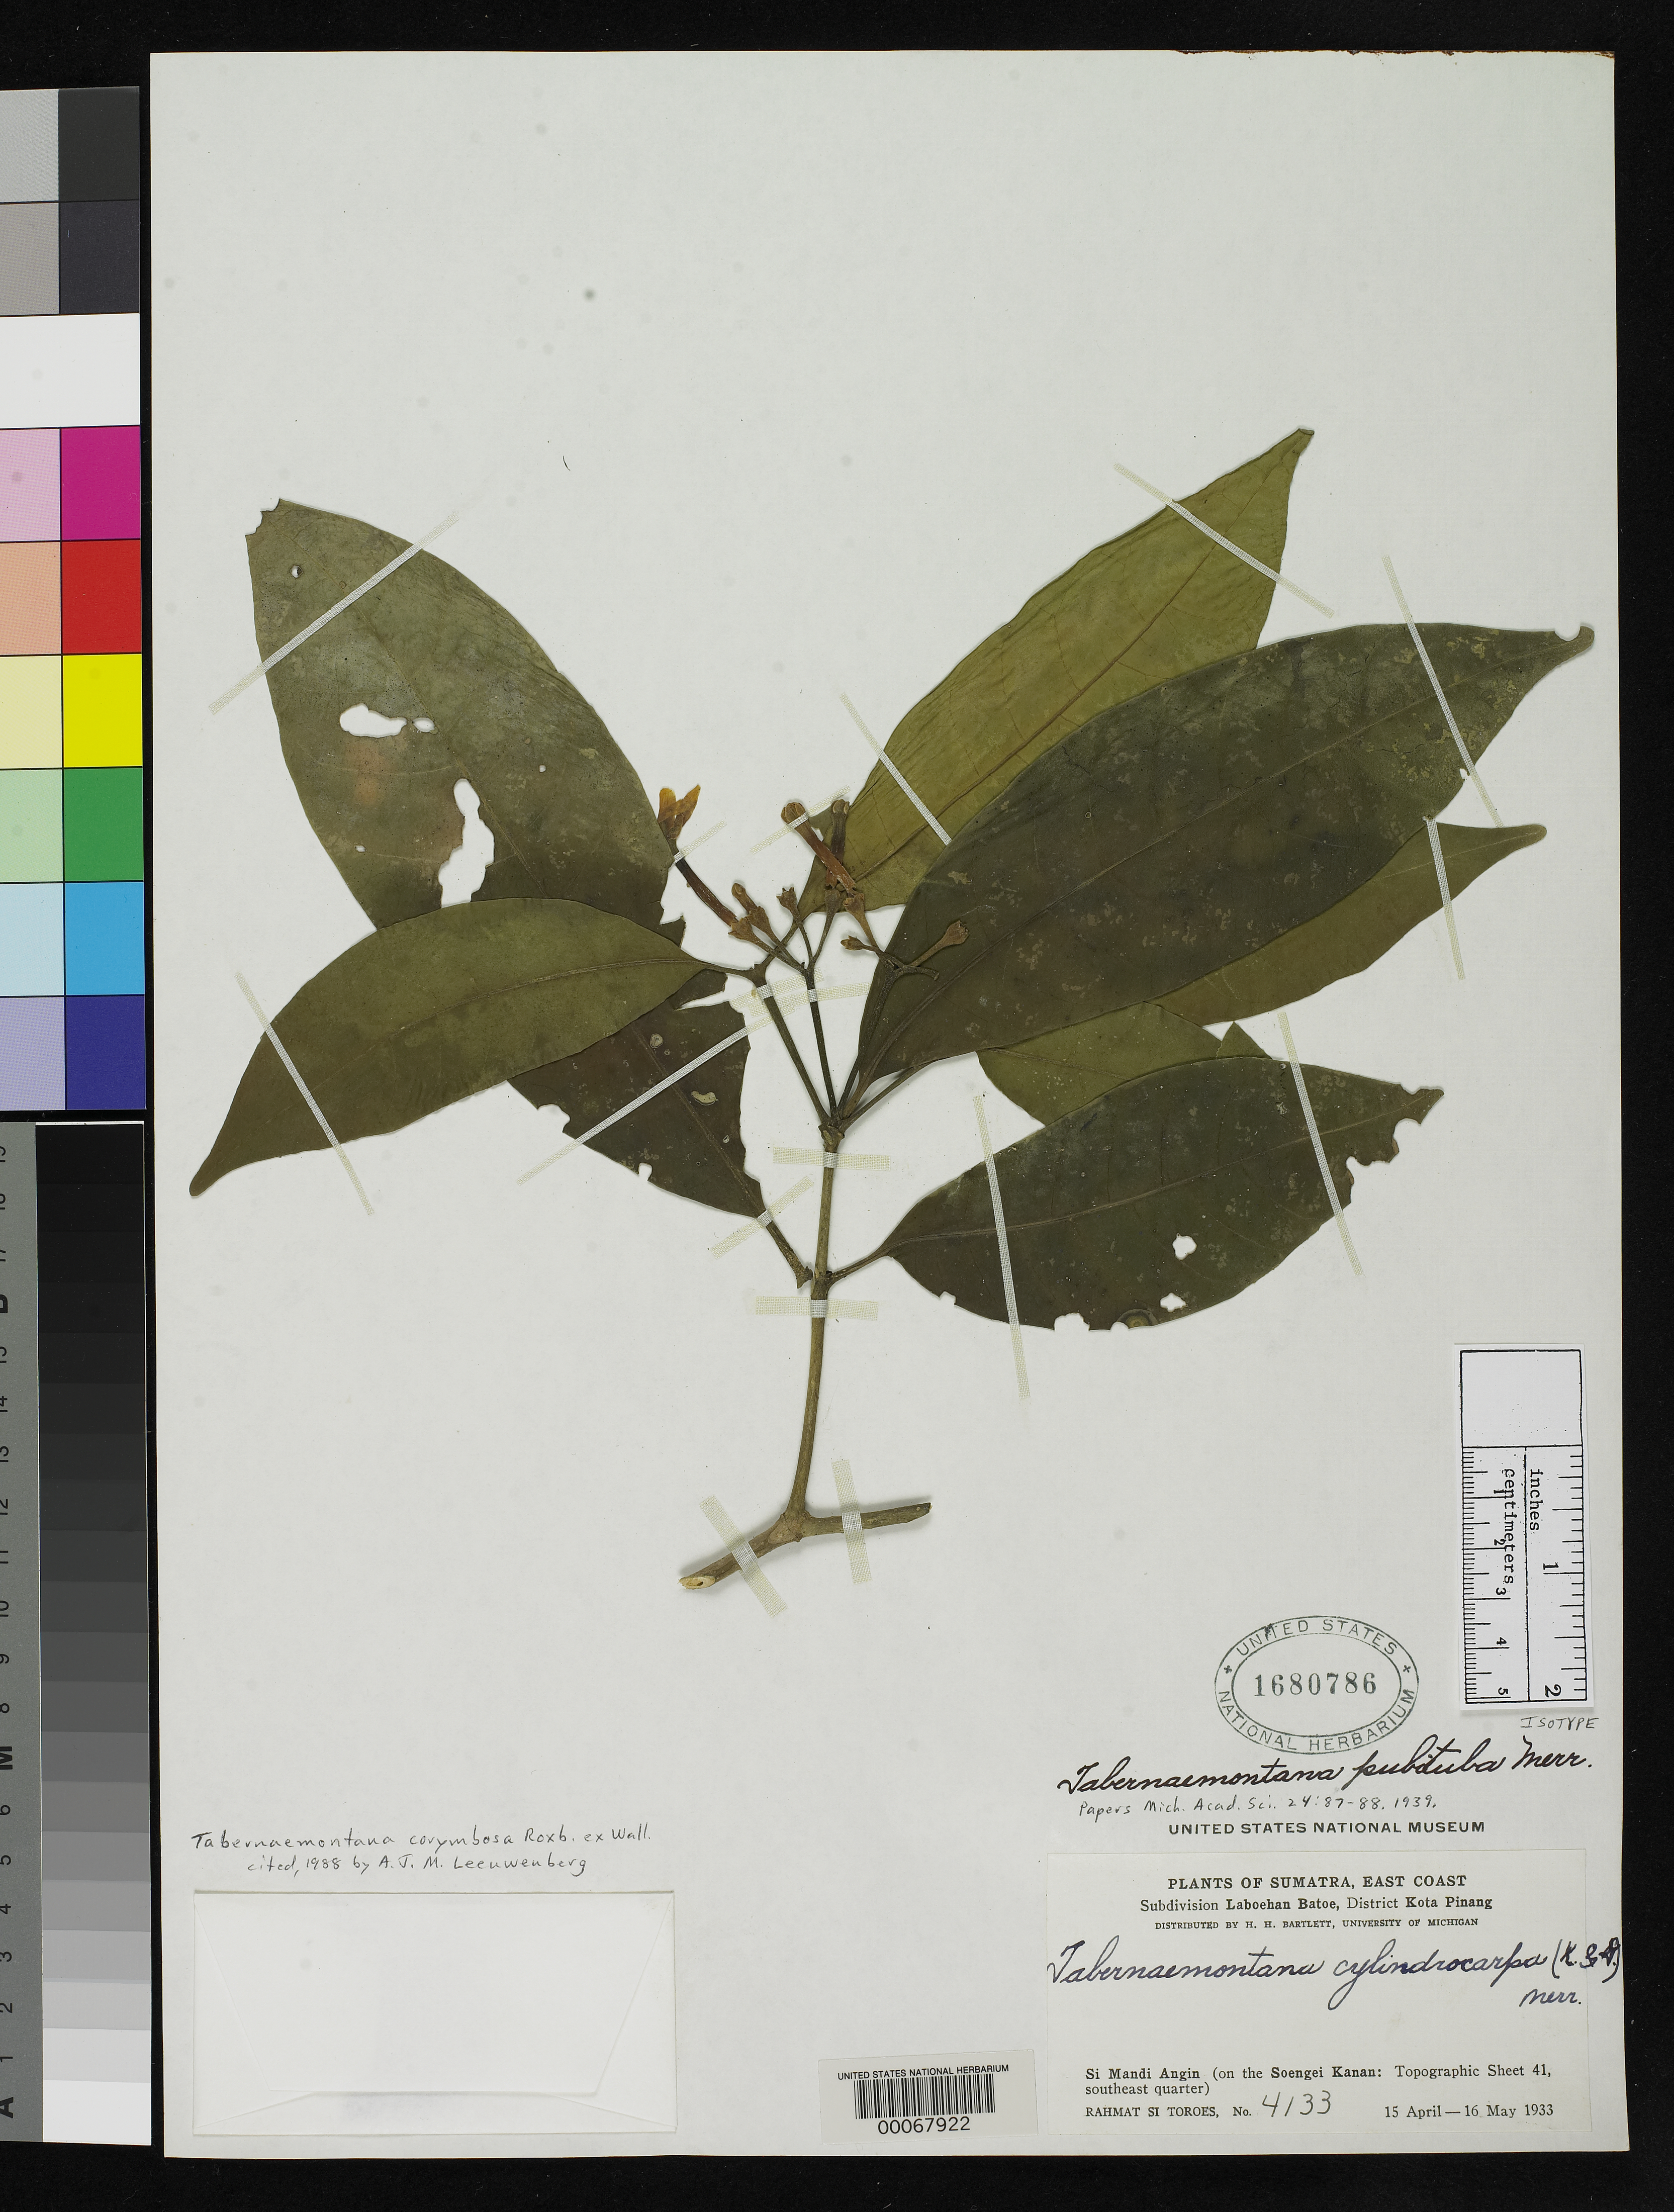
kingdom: Plantae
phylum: Tracheophyta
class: Magnoliopsida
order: Gentianales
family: Apocynaceae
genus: Tabernaemontana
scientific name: Tabernaemontana pubituba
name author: Merr.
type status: Isotype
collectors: Rahmat Si Boeea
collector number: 4133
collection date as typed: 15 Apr 1933 to 16 May 1933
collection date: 1933-04-15/1933-05-16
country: Indonesia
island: Sumatra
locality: Kota Pinang Dist., Si Mandi Angin, on Soengei Kanan. Laboehan Batoe.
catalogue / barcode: US 1680786